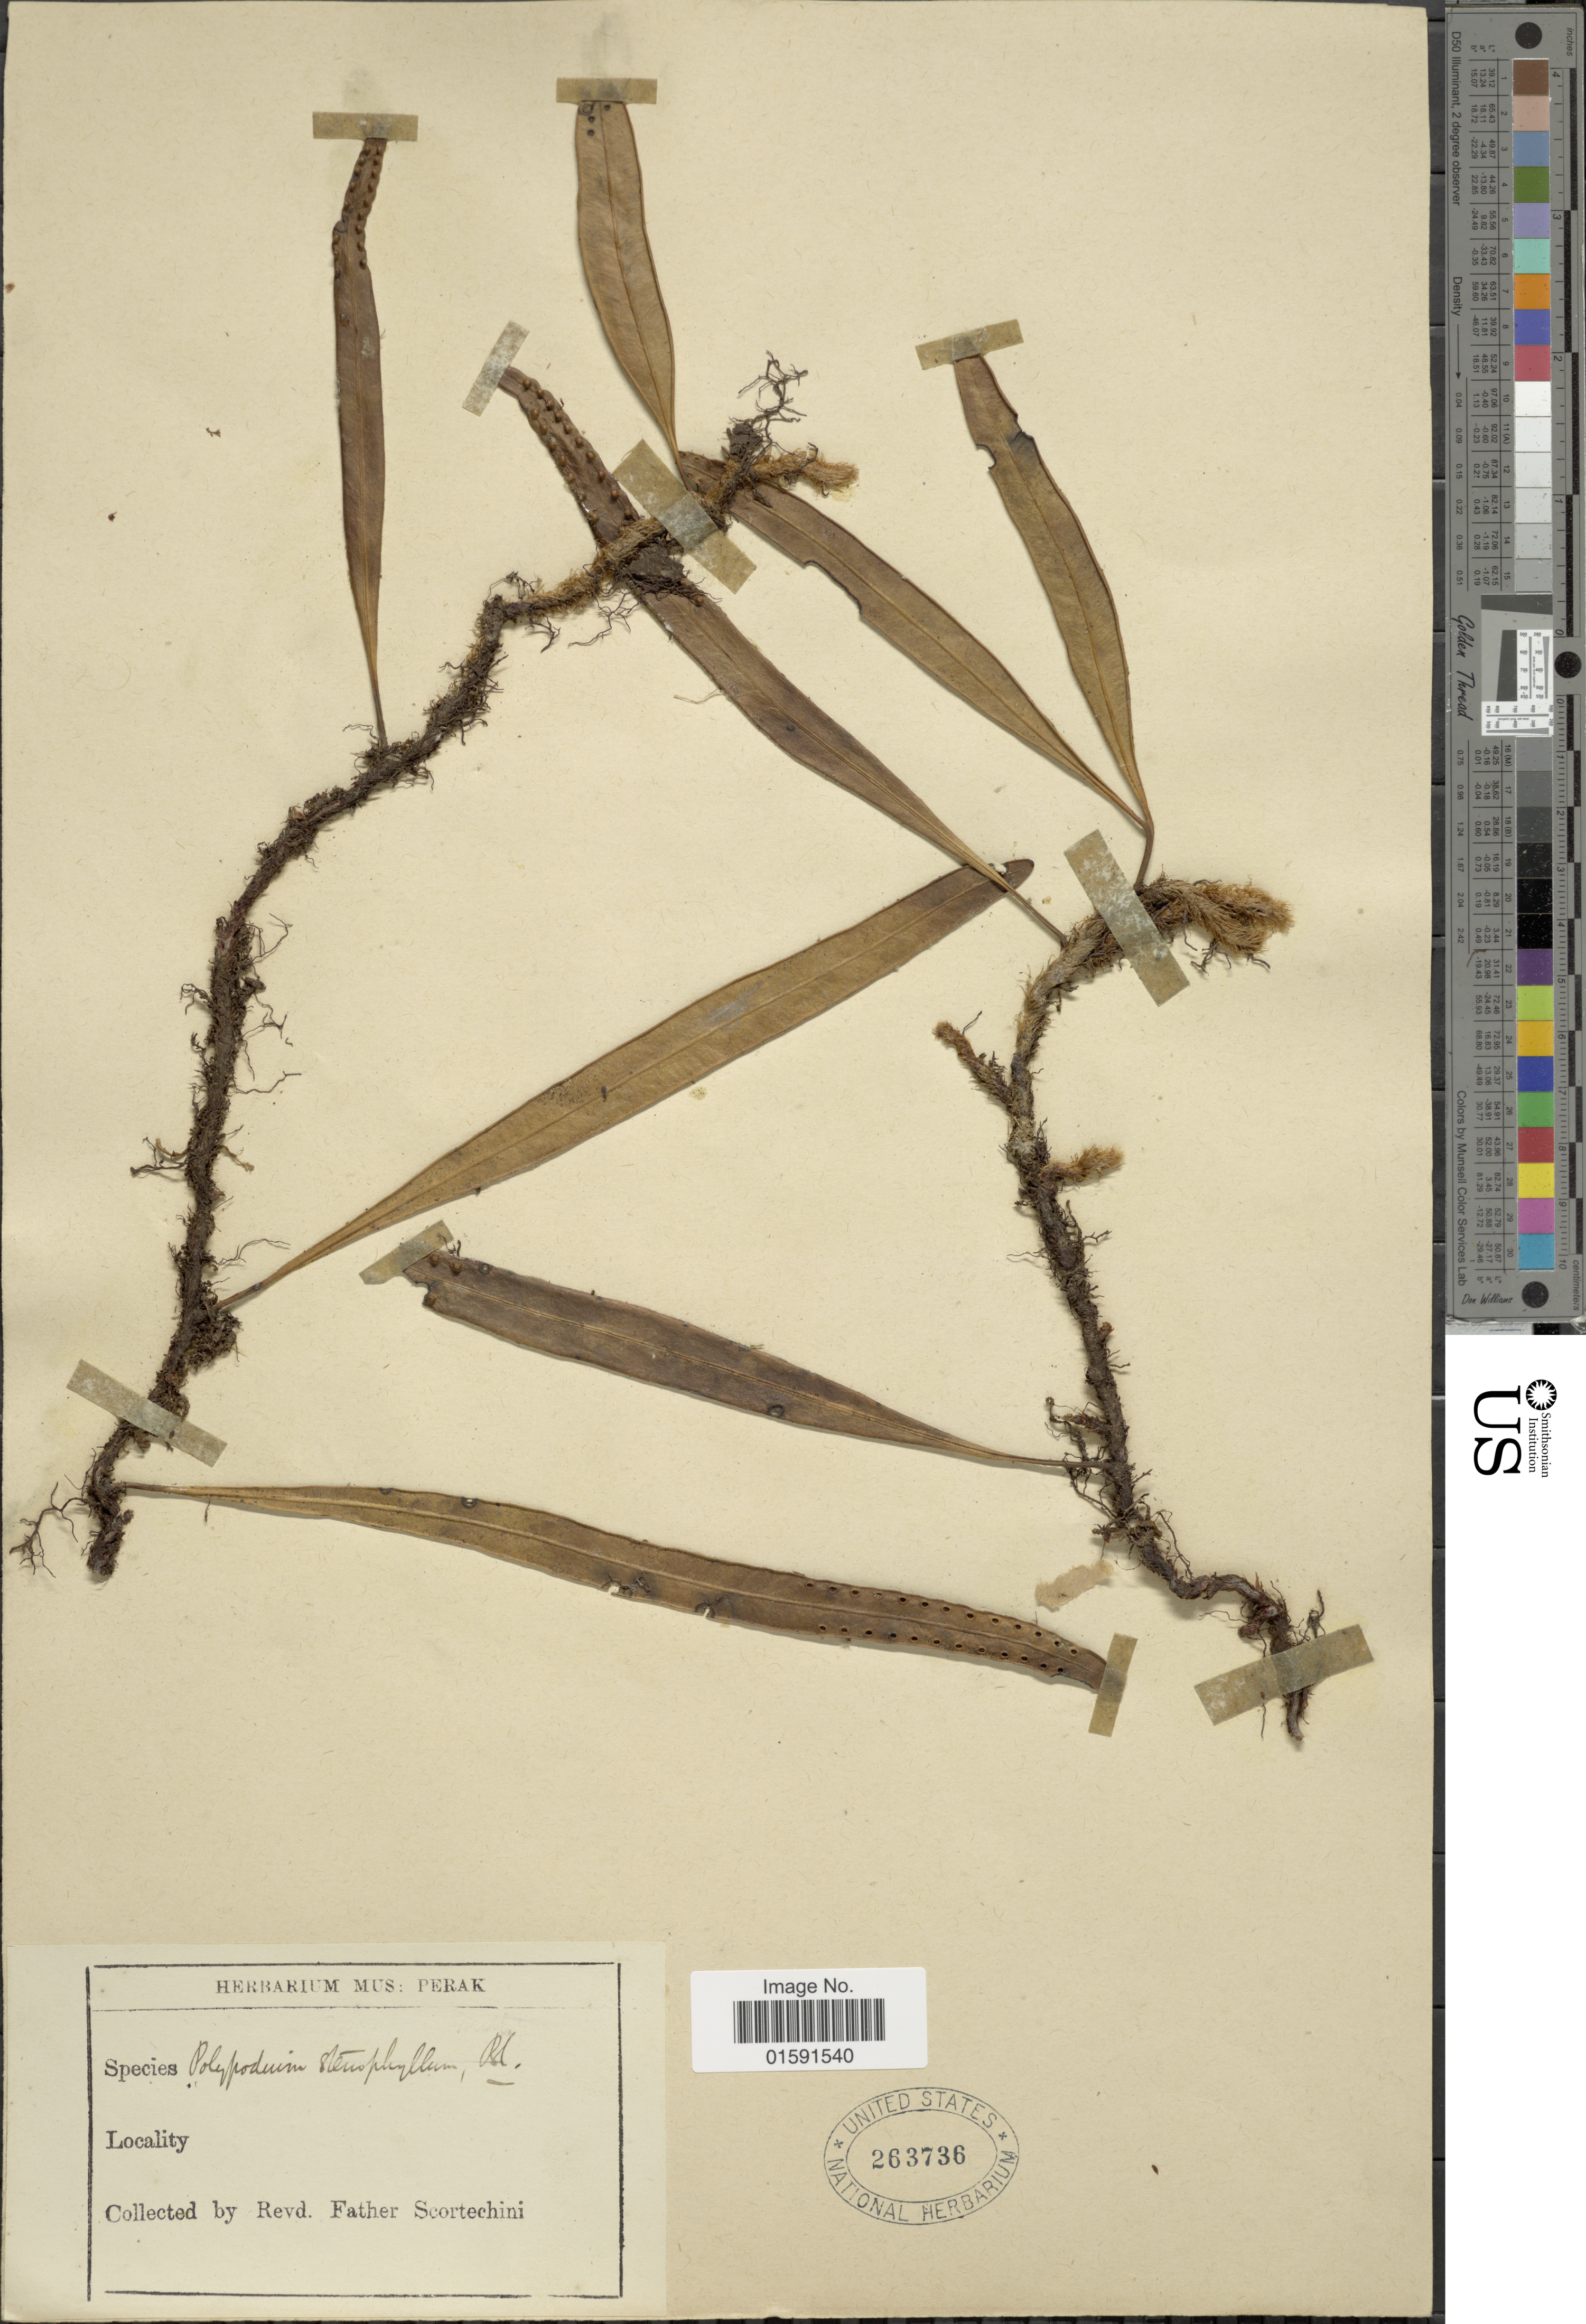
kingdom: Plantae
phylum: Tracheophyta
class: Polypodiopsida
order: Polypodiales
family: Polypodiaceae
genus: Selliguea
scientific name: Selliguea stenophylla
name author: (Blume)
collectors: Fr. Scortechini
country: Malaysia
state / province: Perak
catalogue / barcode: US 263736